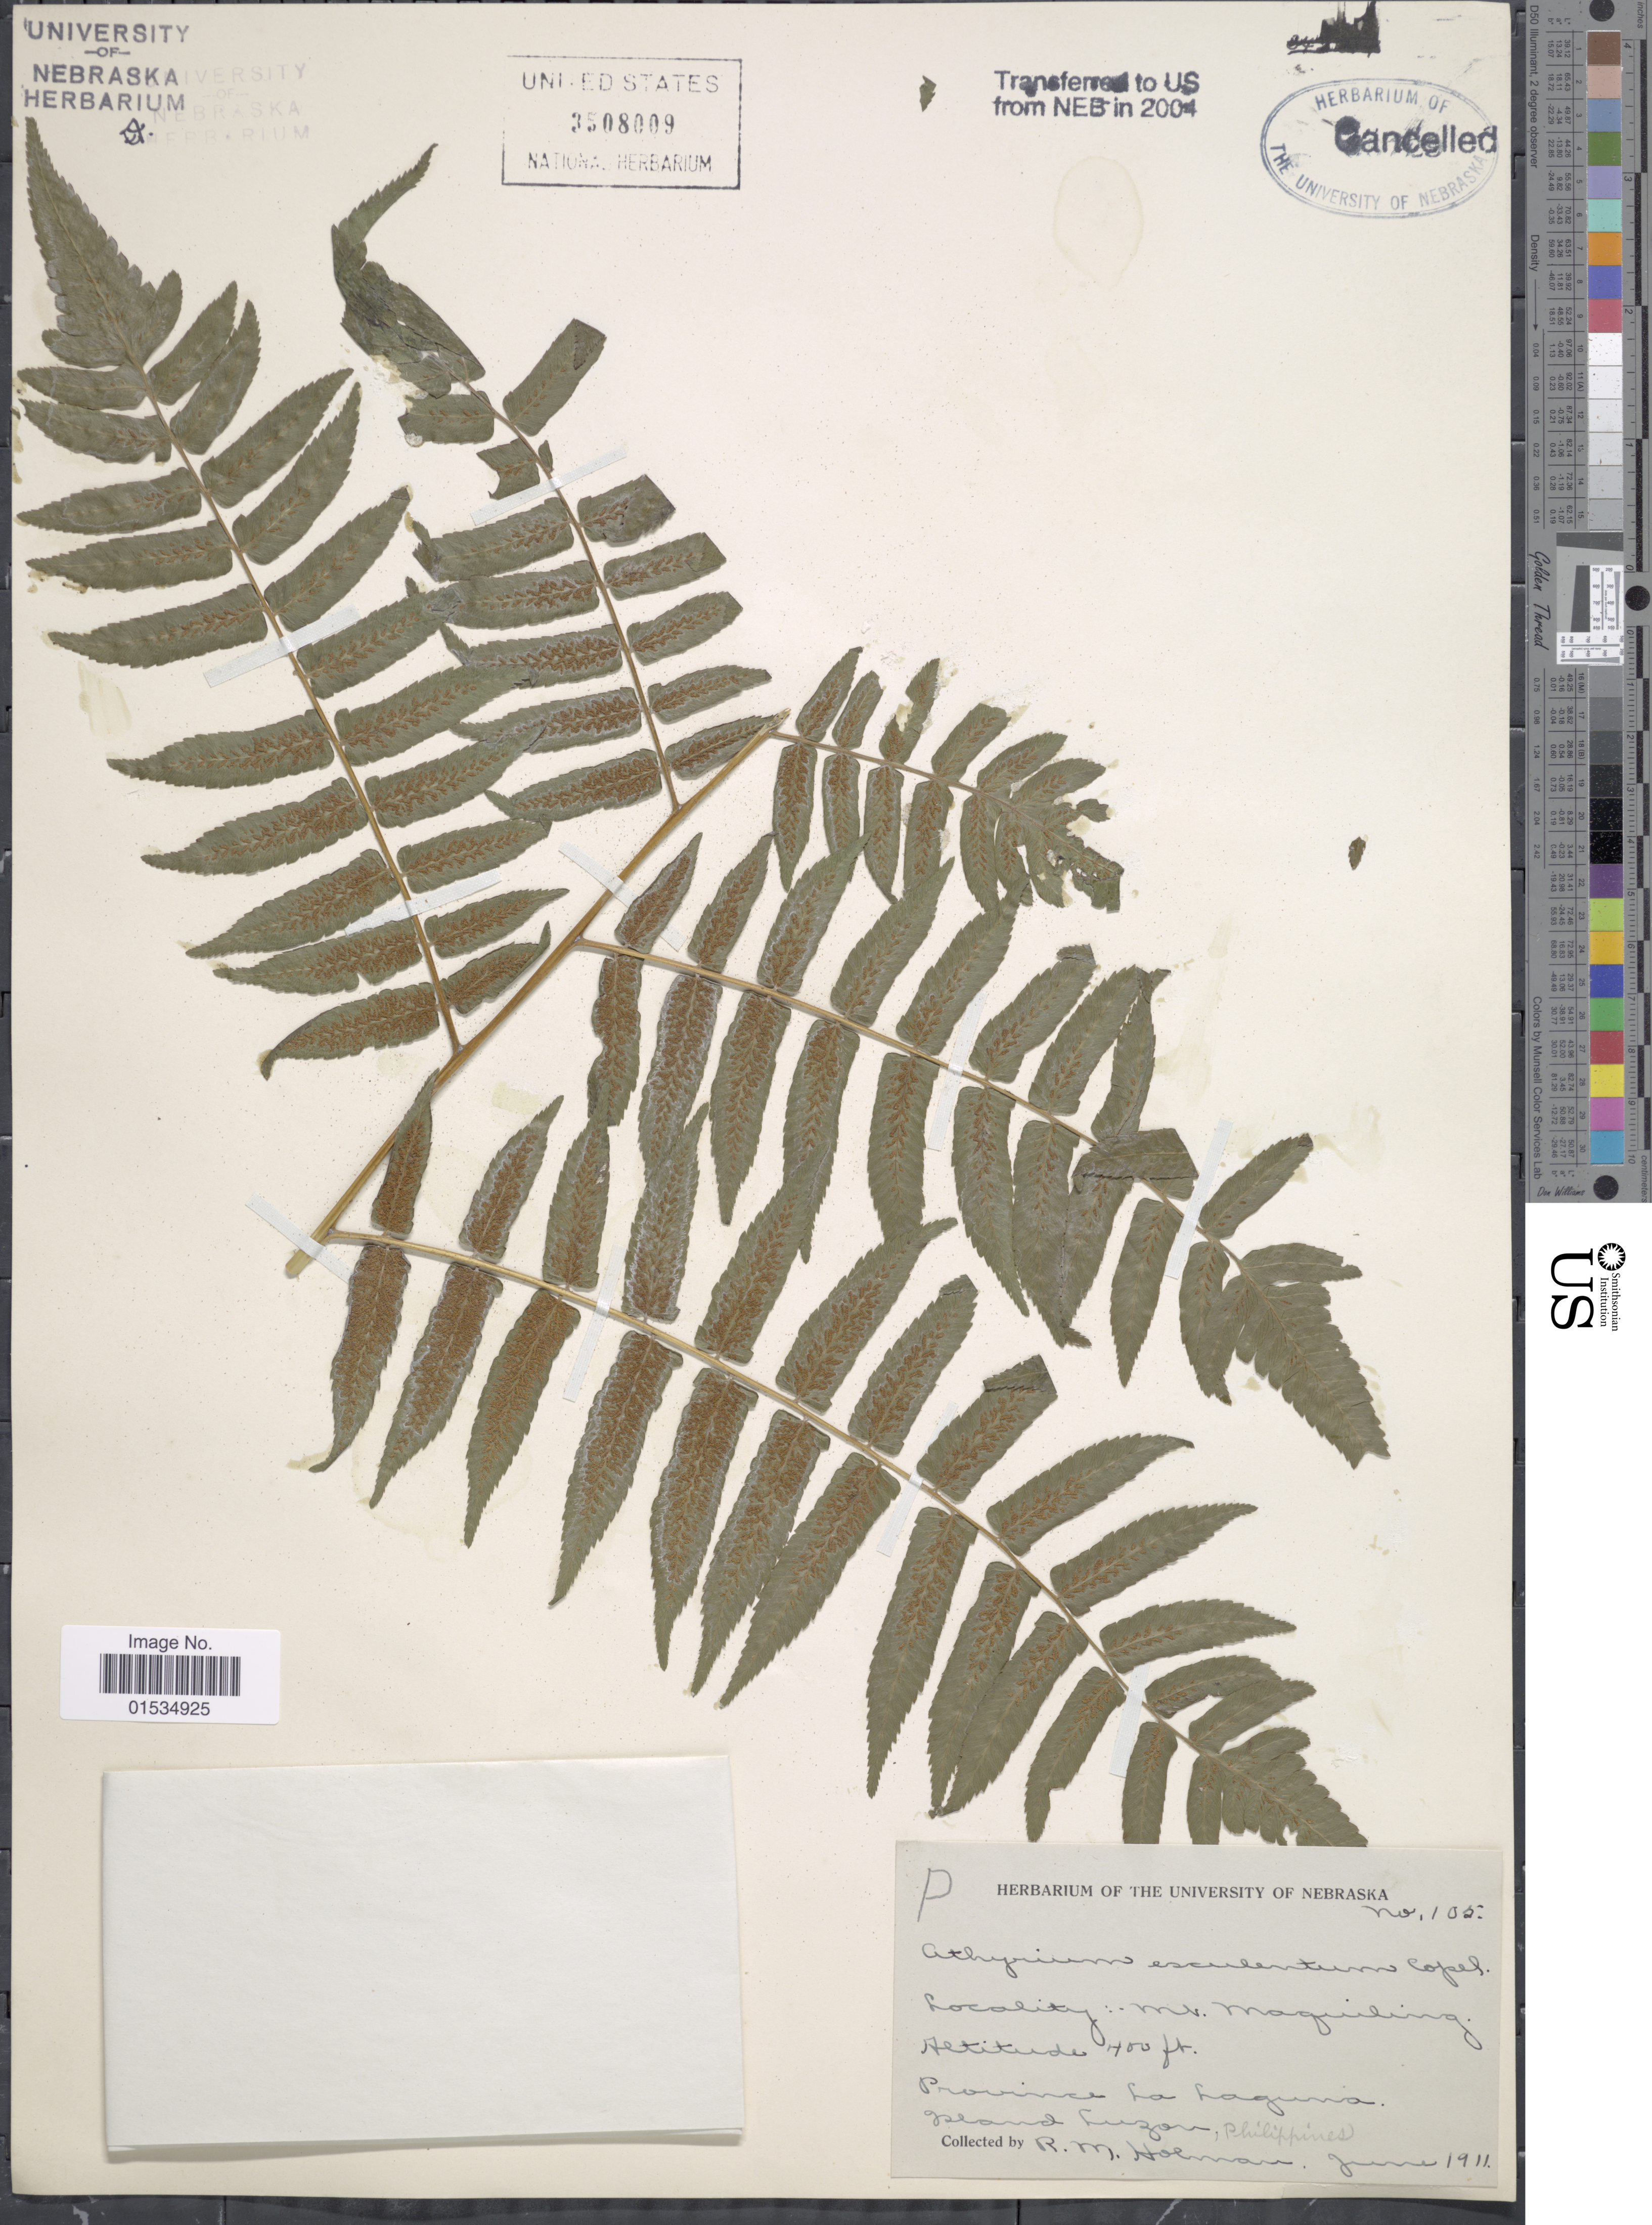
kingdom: Plantae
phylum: Tracheophyta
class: Polypodiopsida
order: Polypodiales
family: Athyriaceae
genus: Diplazium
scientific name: Diplazium esculentum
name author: (Retz.) Sw.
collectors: R. Holman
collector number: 105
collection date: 1911-06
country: Philippines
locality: Mt. Maquiling, Province la Laguna, Island Luzon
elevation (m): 122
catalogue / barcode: US 3508009